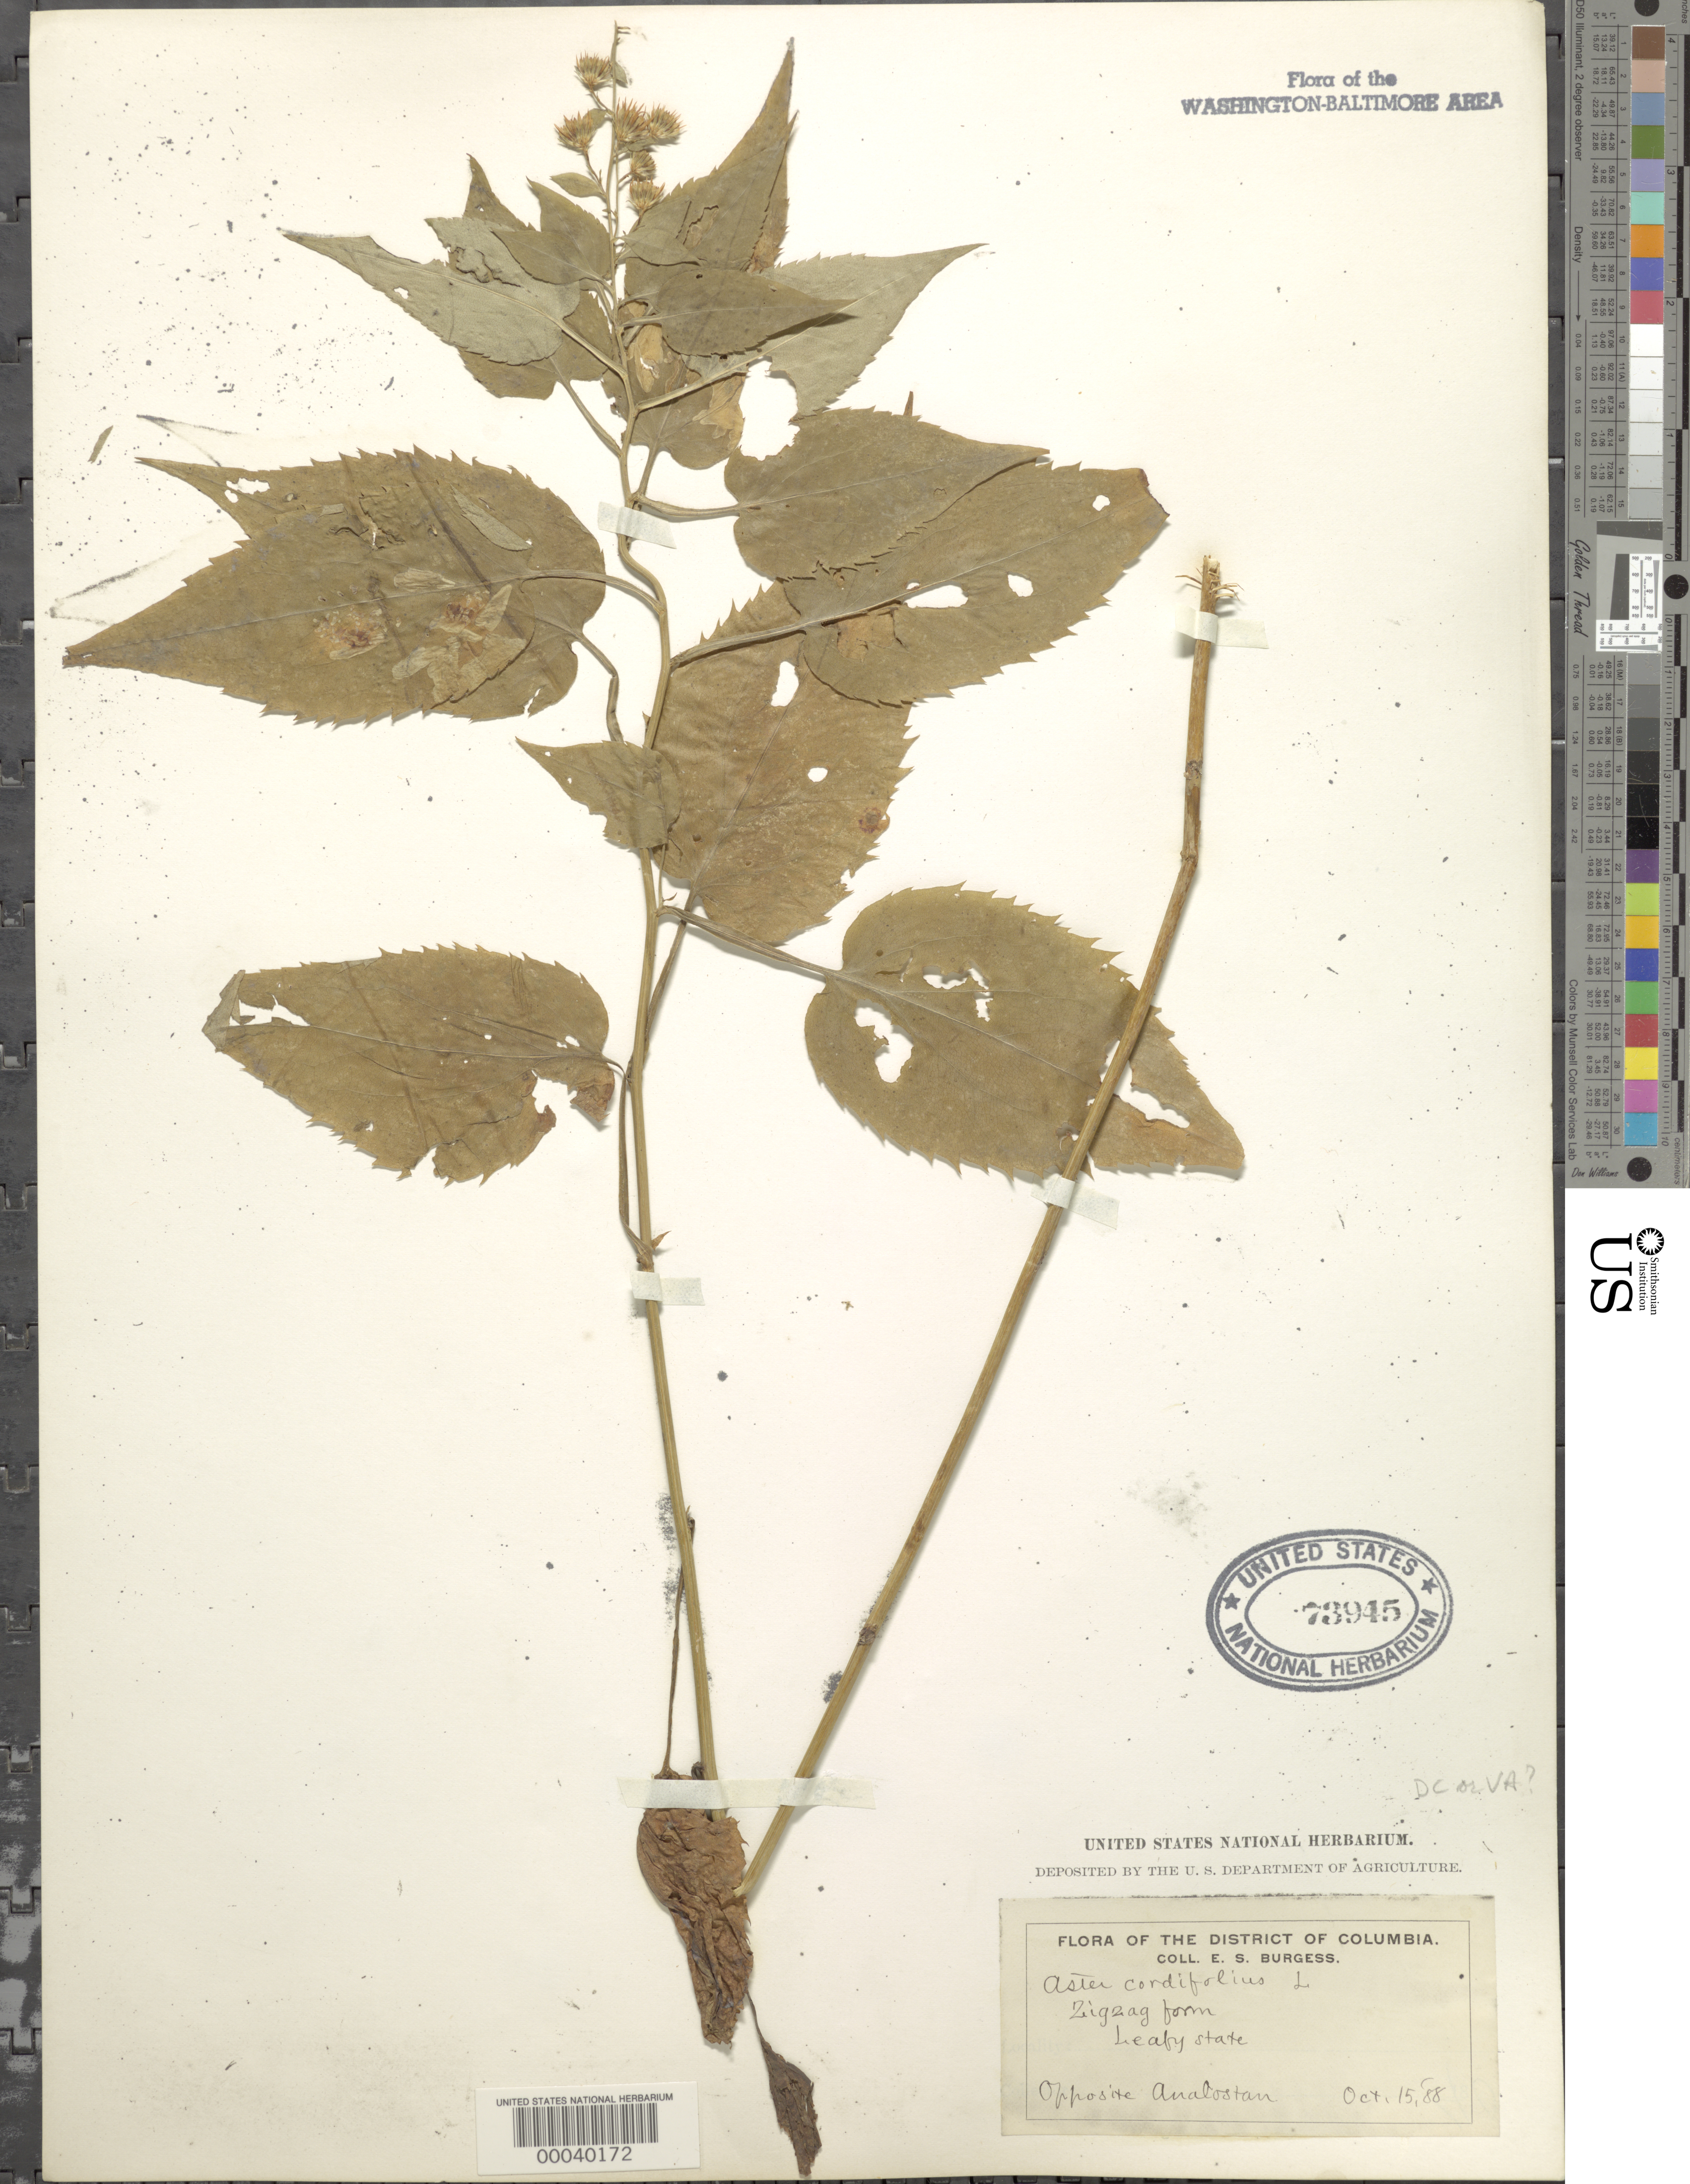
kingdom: Plantae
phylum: Tracheophyta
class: Magnoliopsida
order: Asterales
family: Asteraceae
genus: Symphyotrichum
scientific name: Symphyotrichum cordifolium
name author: (L.) G.L. Nesom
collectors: E. Burgess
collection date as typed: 15 Oct 1888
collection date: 1888-10-15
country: United States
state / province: District of Columbia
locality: opposite Roosevelt Island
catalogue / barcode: US 73945